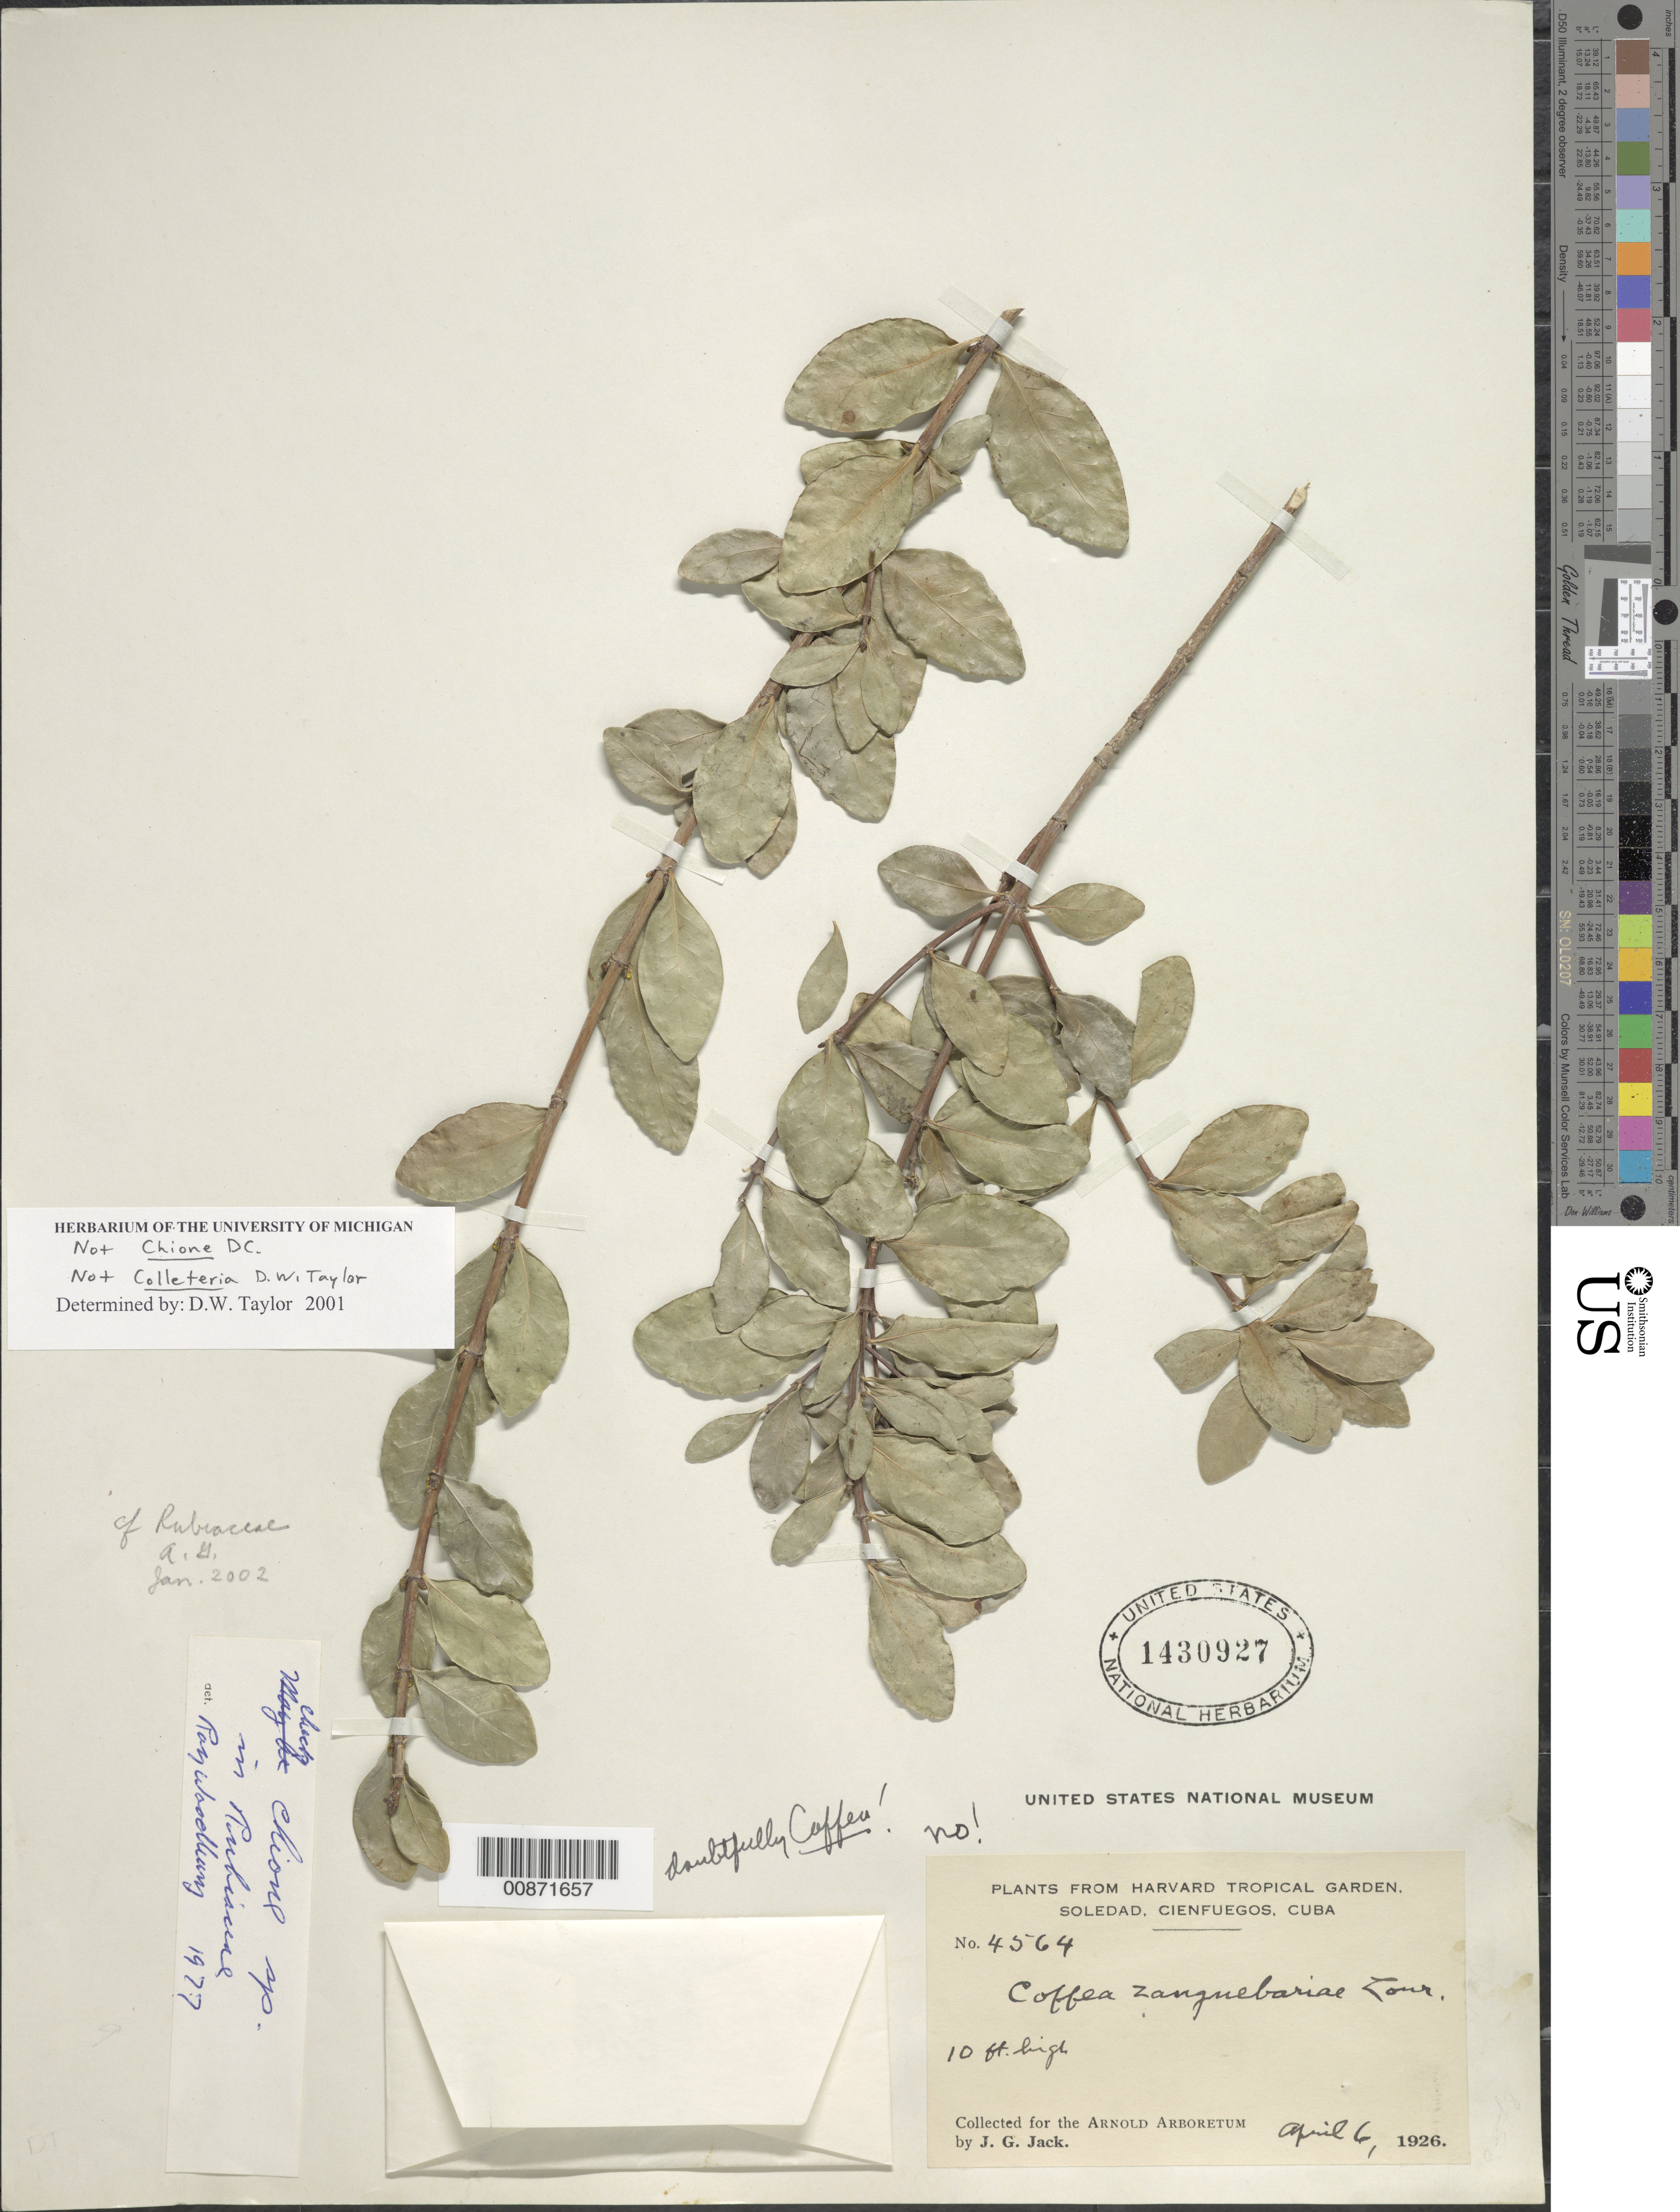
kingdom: Plantae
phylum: Tracheophyta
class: Magnoliopsida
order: Gentianales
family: Rubiaceae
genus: Chione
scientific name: Chione sp.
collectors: J. G. Jack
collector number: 44564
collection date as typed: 06 Apr 1926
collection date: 1926-04-06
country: Cuba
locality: Soledad, Cienfuegos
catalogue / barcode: US 1430927